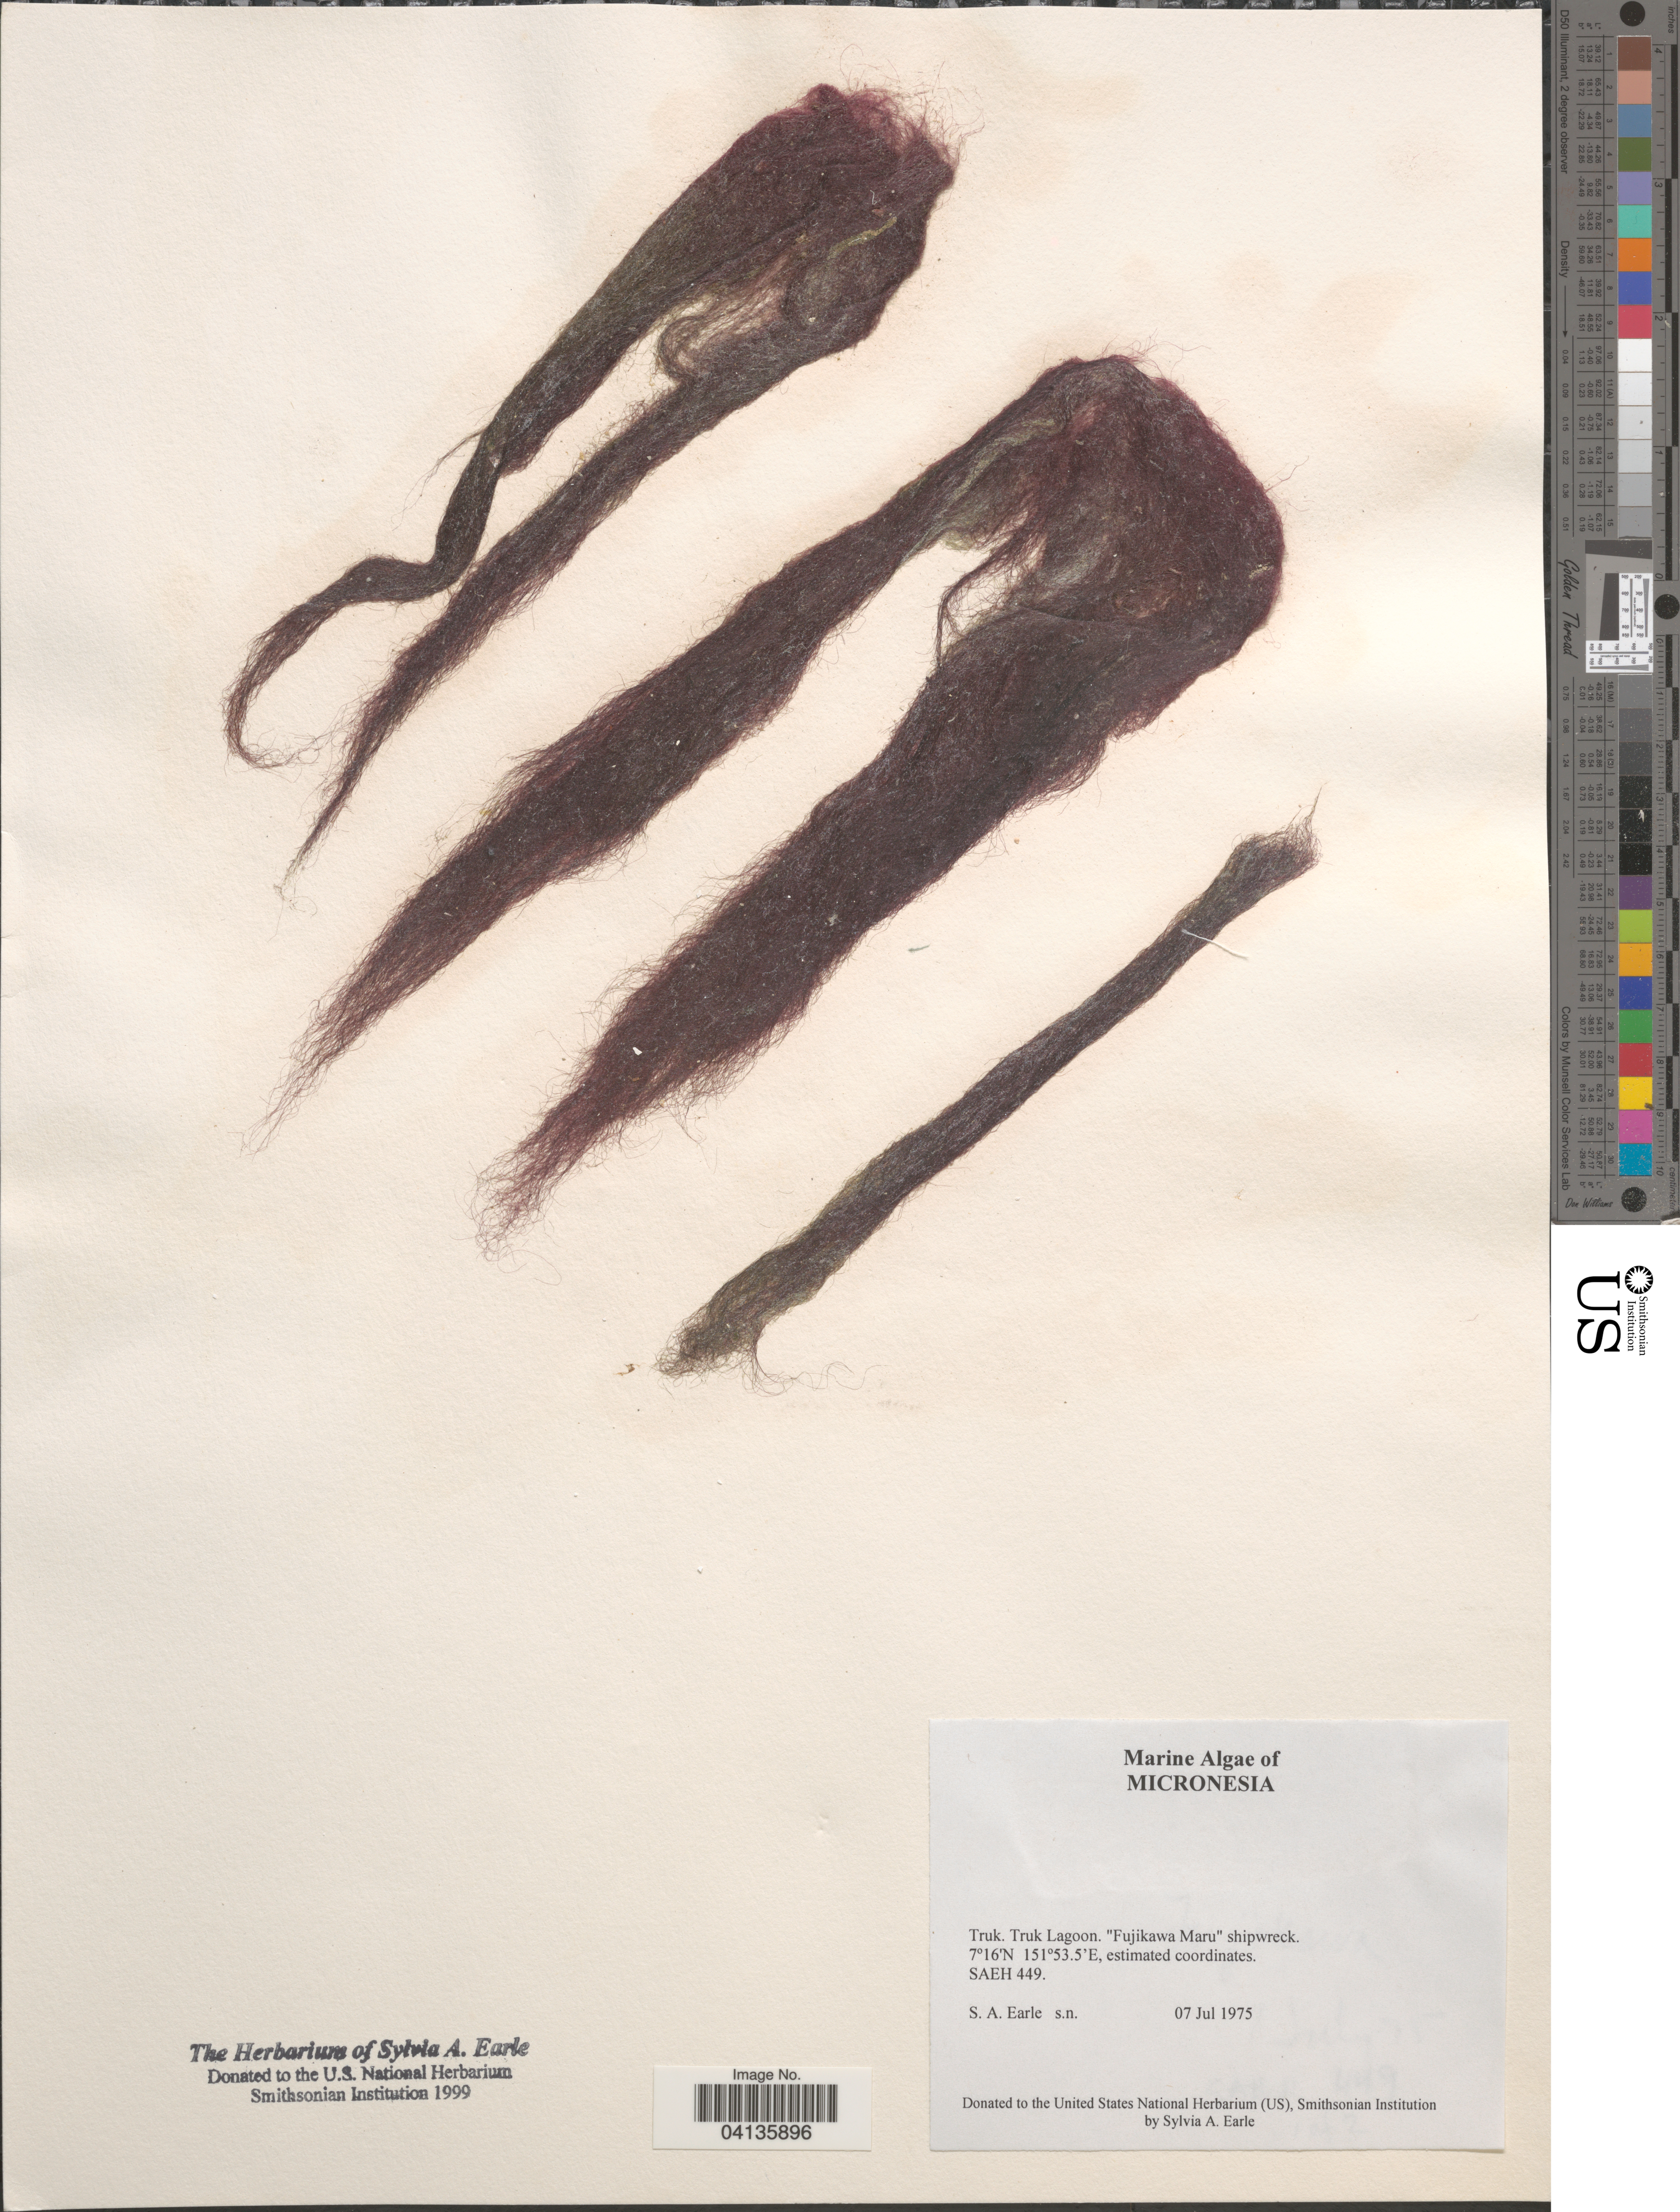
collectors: S. A. Earle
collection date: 1975-07-07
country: Micronesia, Federated States of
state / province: Truk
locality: Micronesia. Truk Lagoon. "Fujikawa Maru" shipwreck. SAEH 449.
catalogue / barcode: US 238724